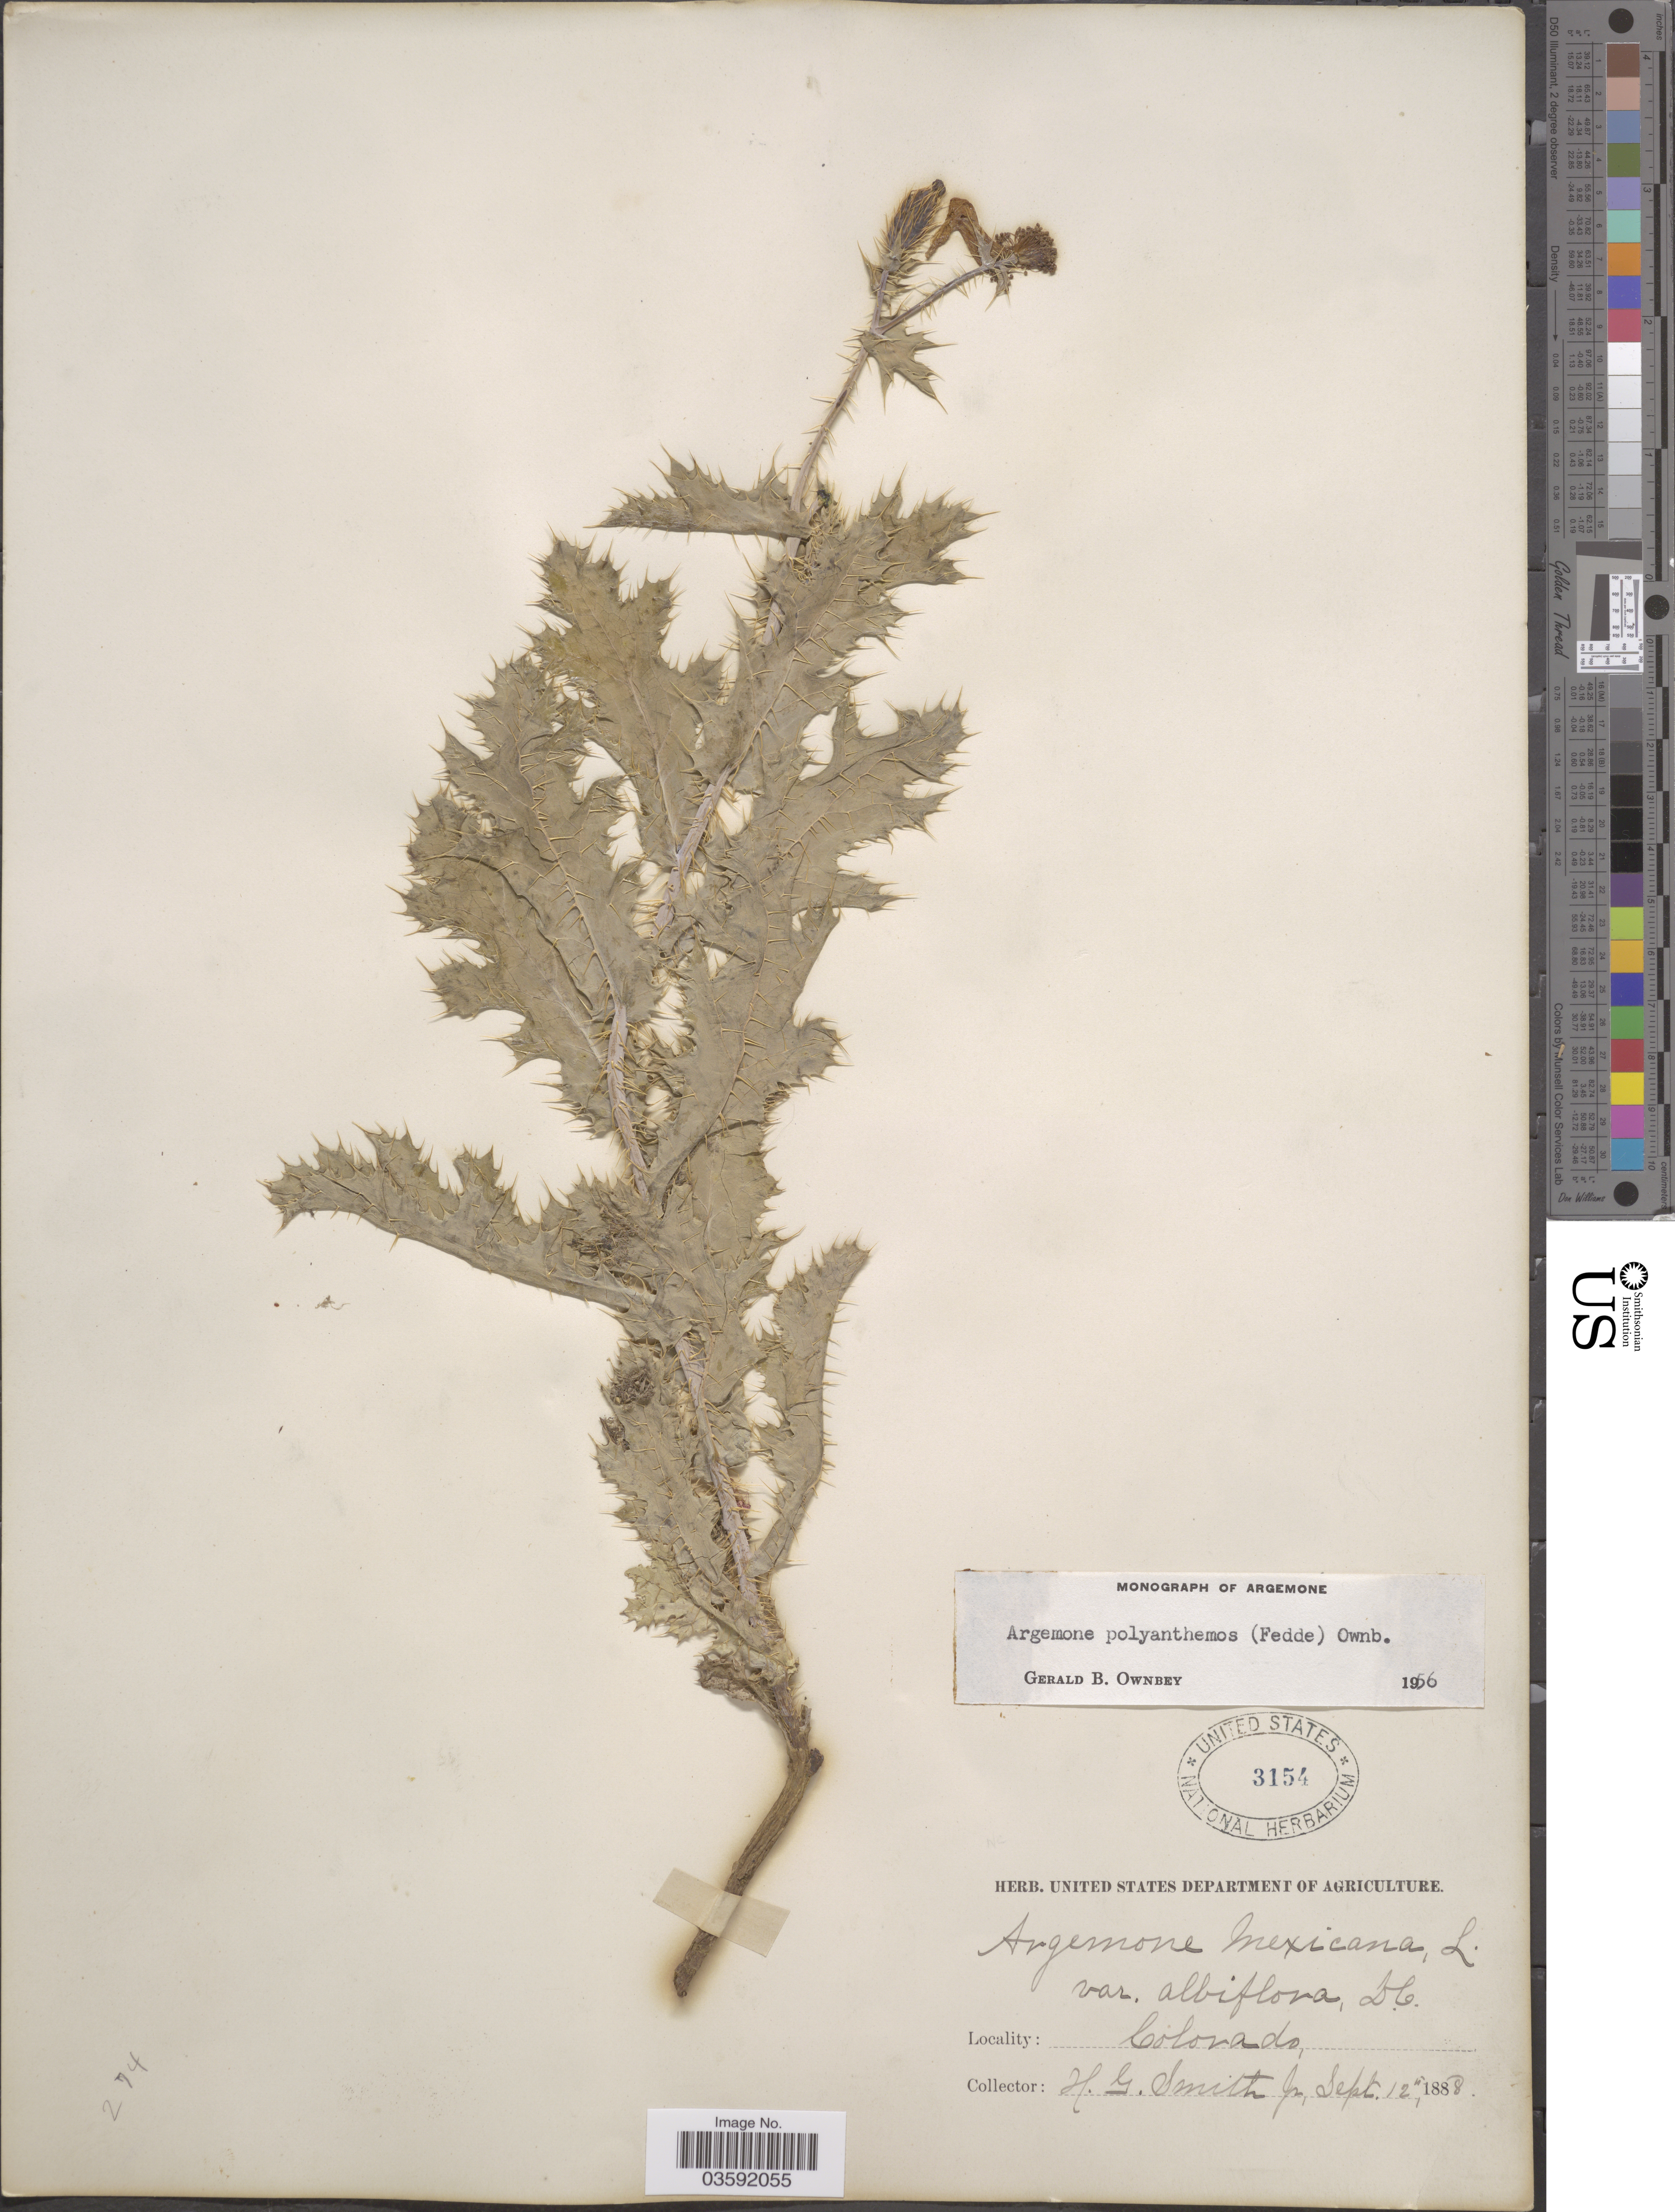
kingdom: Plantae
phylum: Tracheophyta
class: Magnoliopsida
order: Ranunculales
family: Papaveraceae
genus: Argemone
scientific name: Argemone polyanthemos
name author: (Fedde) G.B. Ownbey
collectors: H. Smith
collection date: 1888-09-12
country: United States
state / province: Colorado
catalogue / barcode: US 3154